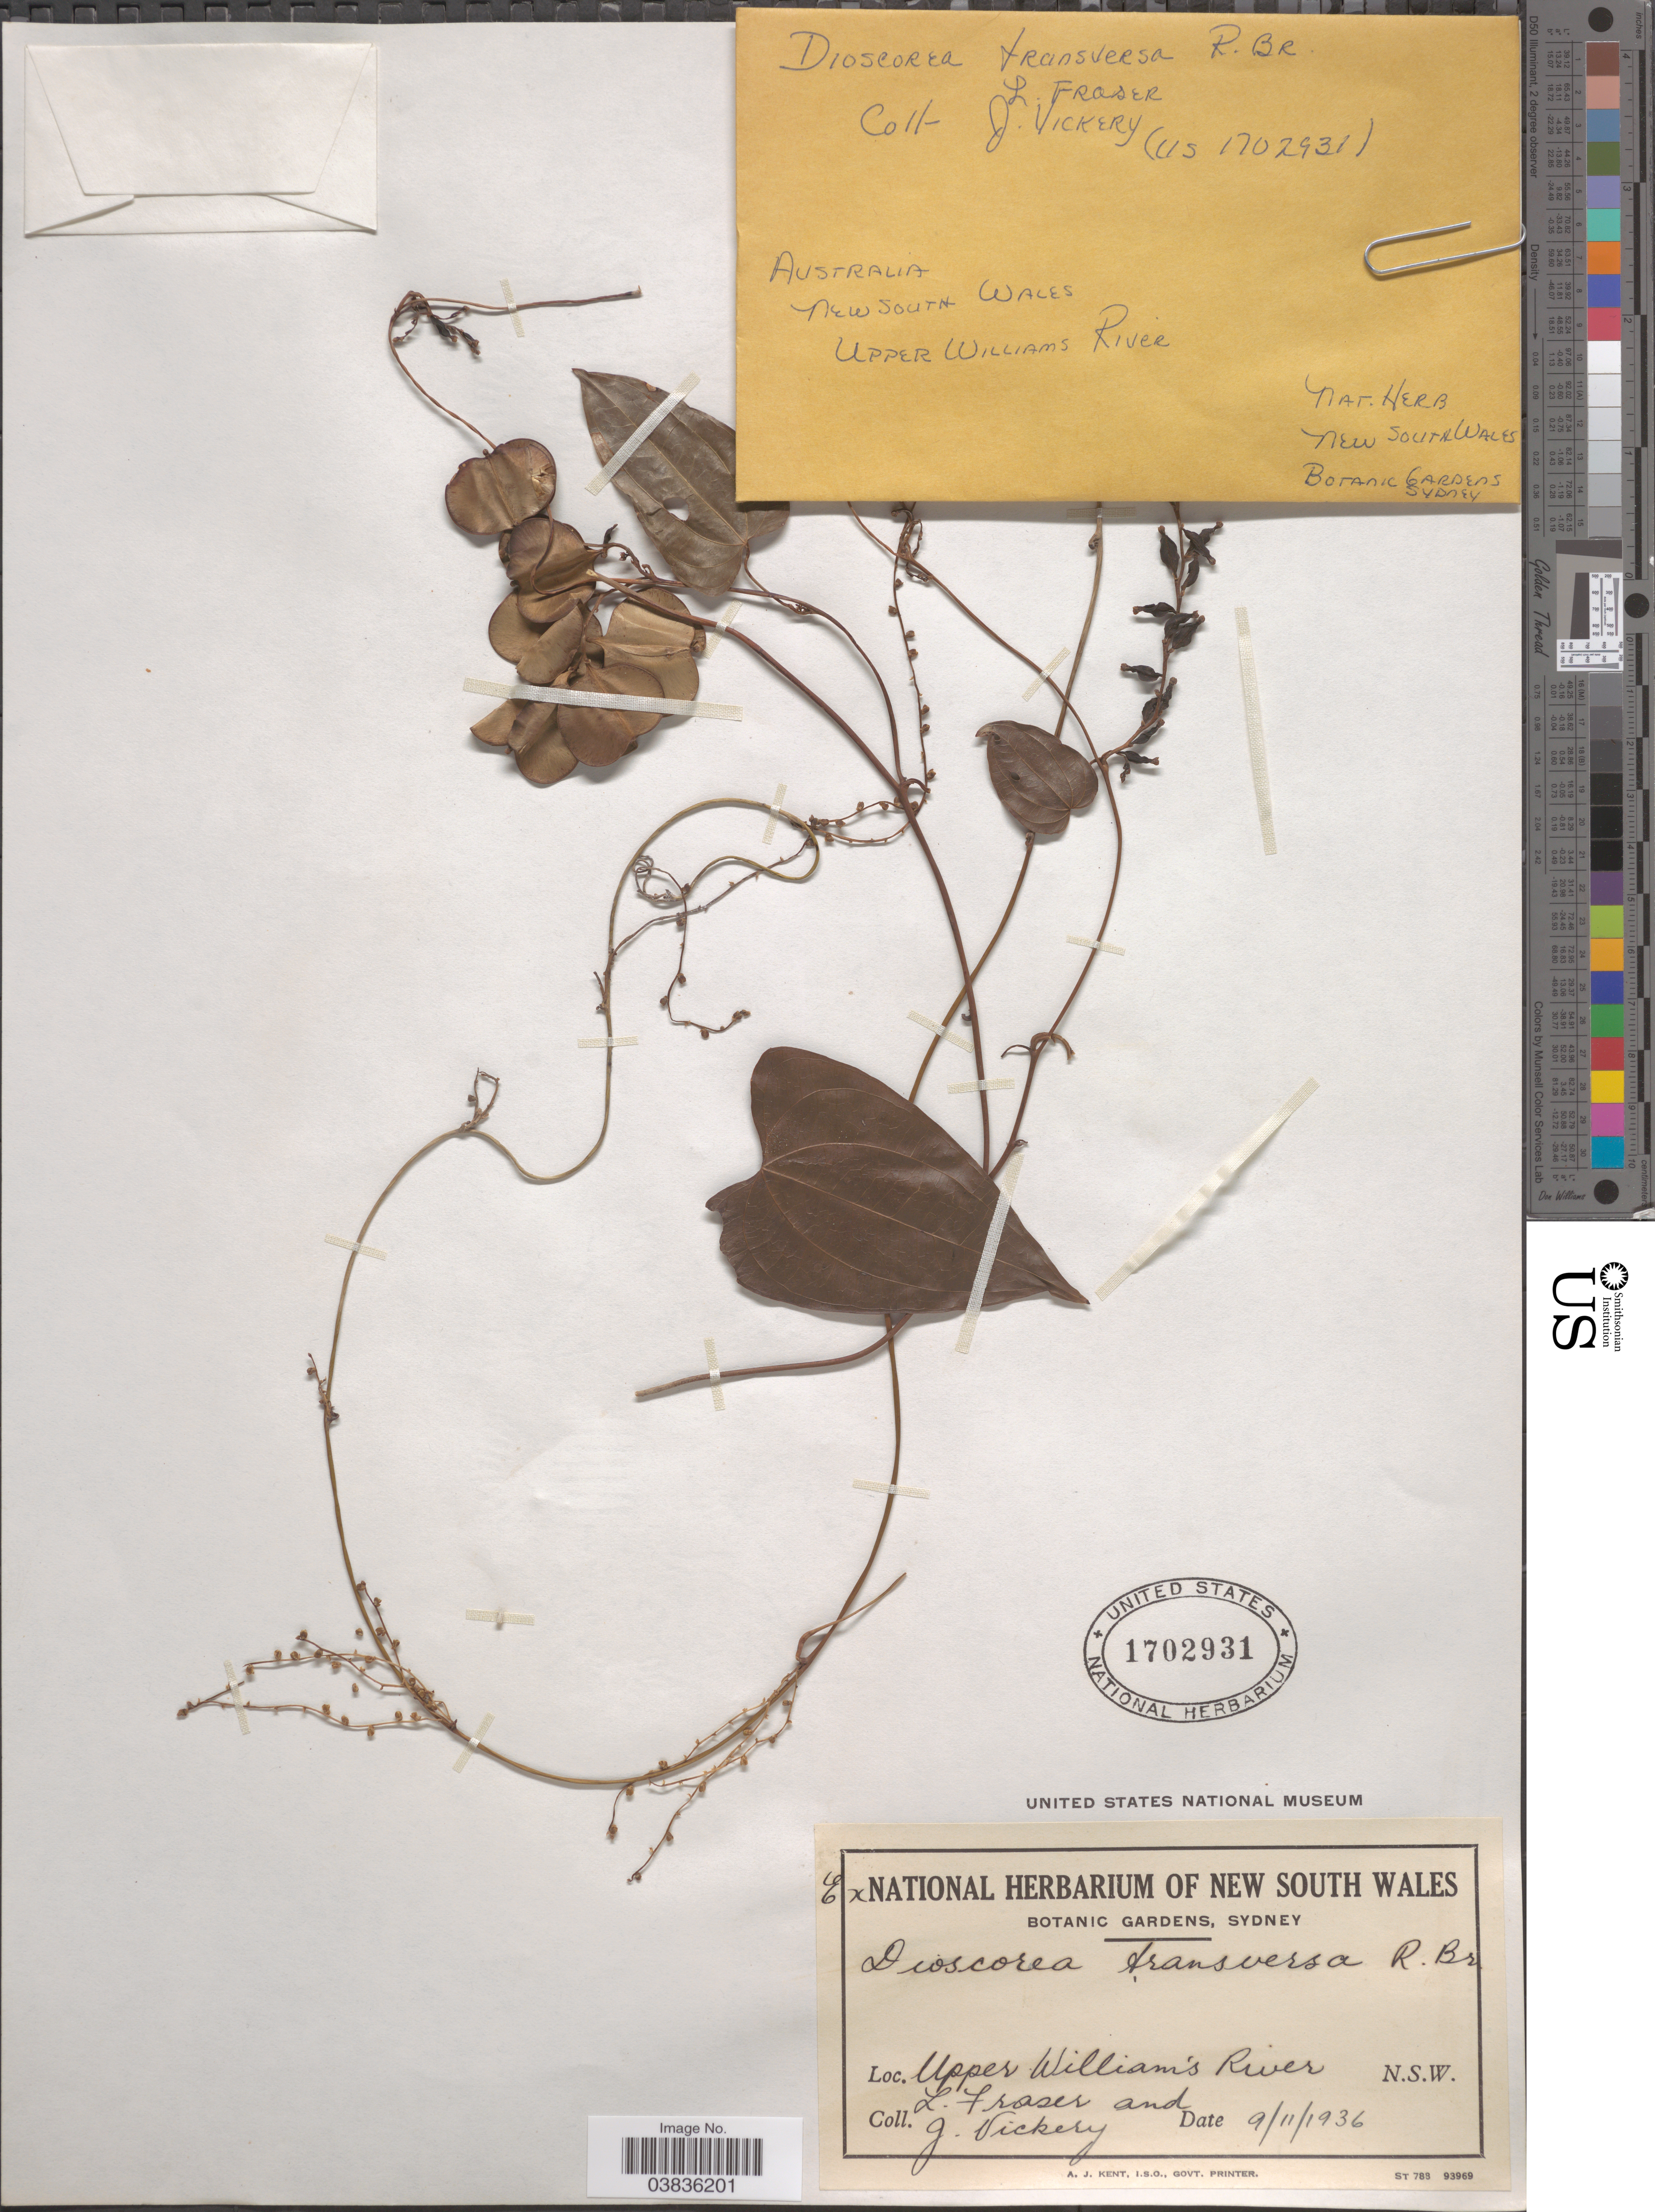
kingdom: Plantae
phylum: Tracheophyta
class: Liliopsida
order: Dioscoreales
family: Dioscoreaceae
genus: Dioscorea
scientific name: Dioscorea transversa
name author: R. Br.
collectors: L. Fraser & J. Vickery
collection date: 1936-11-09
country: Australia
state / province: New South Wales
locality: Upper William's River. N.S.W.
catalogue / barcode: US 1702931